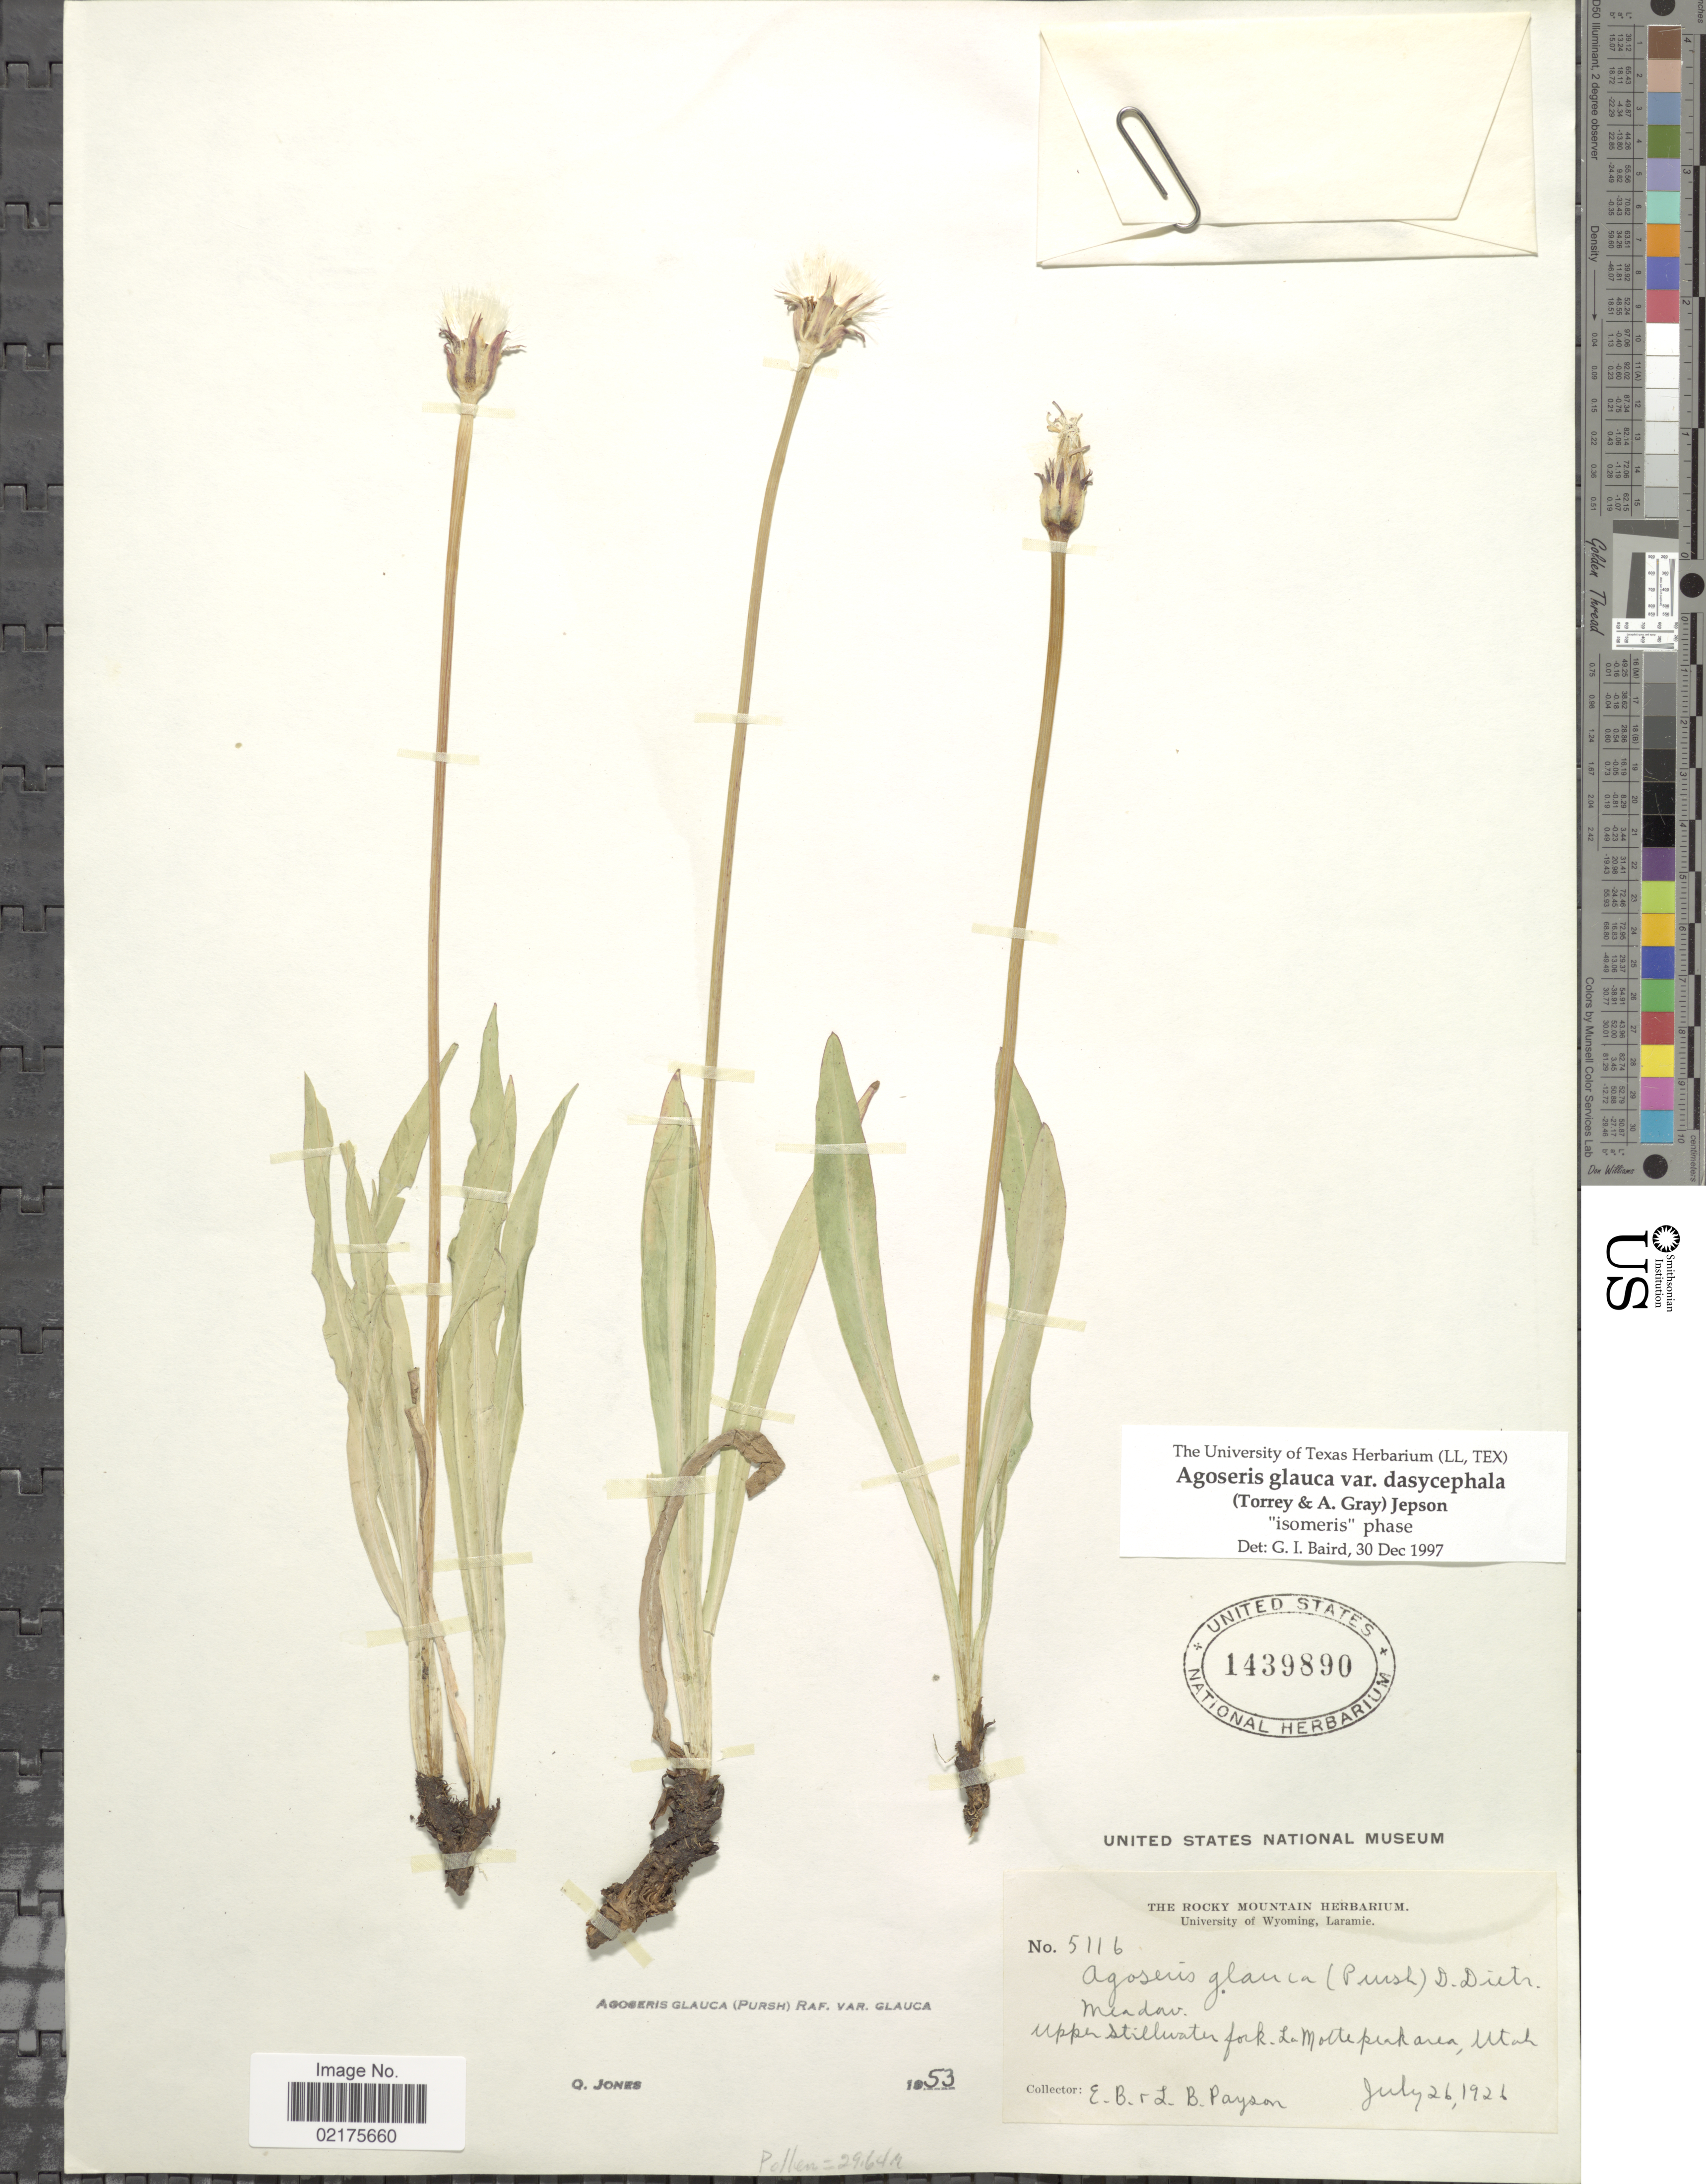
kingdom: Plantae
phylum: Tracheophyta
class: Magnoliopsida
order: Asterales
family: Asteraceae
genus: Agoseris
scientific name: Agoseris glauca var. dasycephala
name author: (Torr. & A. Gray) Jeps.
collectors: E. B. Payson & L. Payson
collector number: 5116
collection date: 1926-07-26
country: United States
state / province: Utah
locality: Upper Stillwater fork. La Motte peak area.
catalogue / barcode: US 1439890